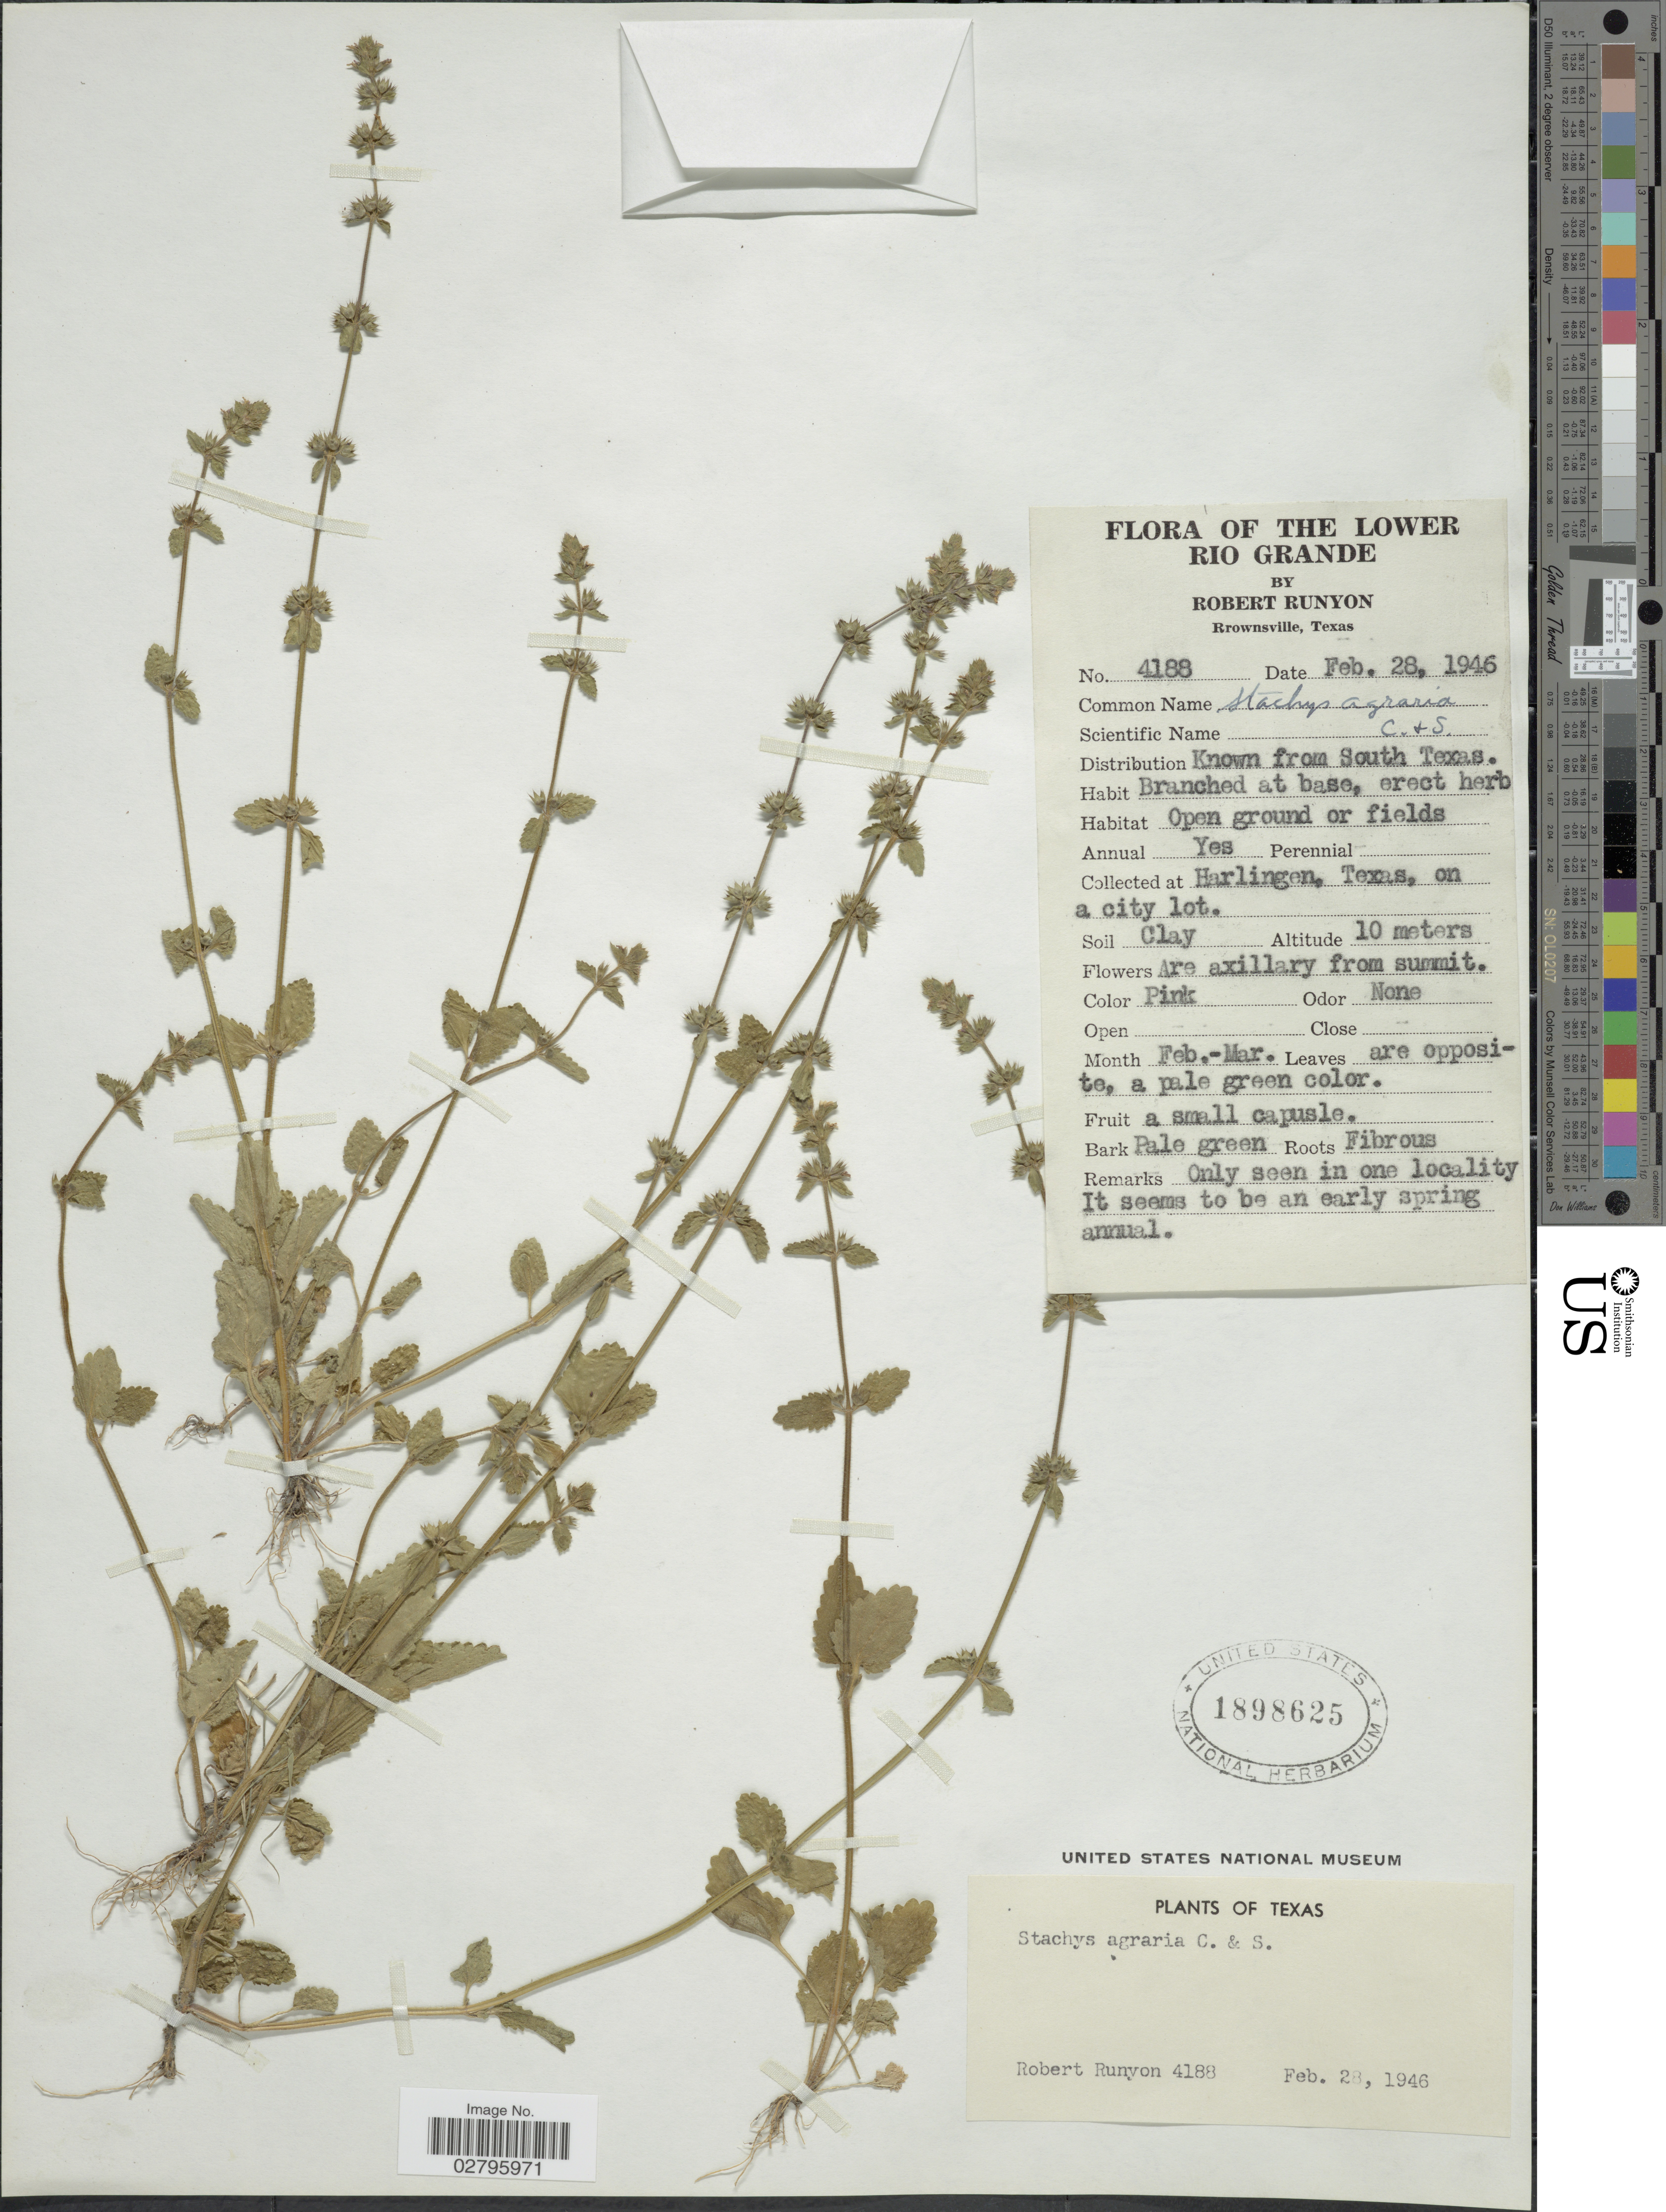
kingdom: Plantae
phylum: Tracheophyta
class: Magnoliopsida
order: Lamiales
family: Lamiaceae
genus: Stachys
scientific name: Stachys agraria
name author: Schltdl. & Cham.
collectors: R. Runyon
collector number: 4188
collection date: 1946-02-28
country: United States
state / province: Texas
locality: Harlingen, Texas, on a city plot.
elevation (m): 10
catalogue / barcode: US 1898625